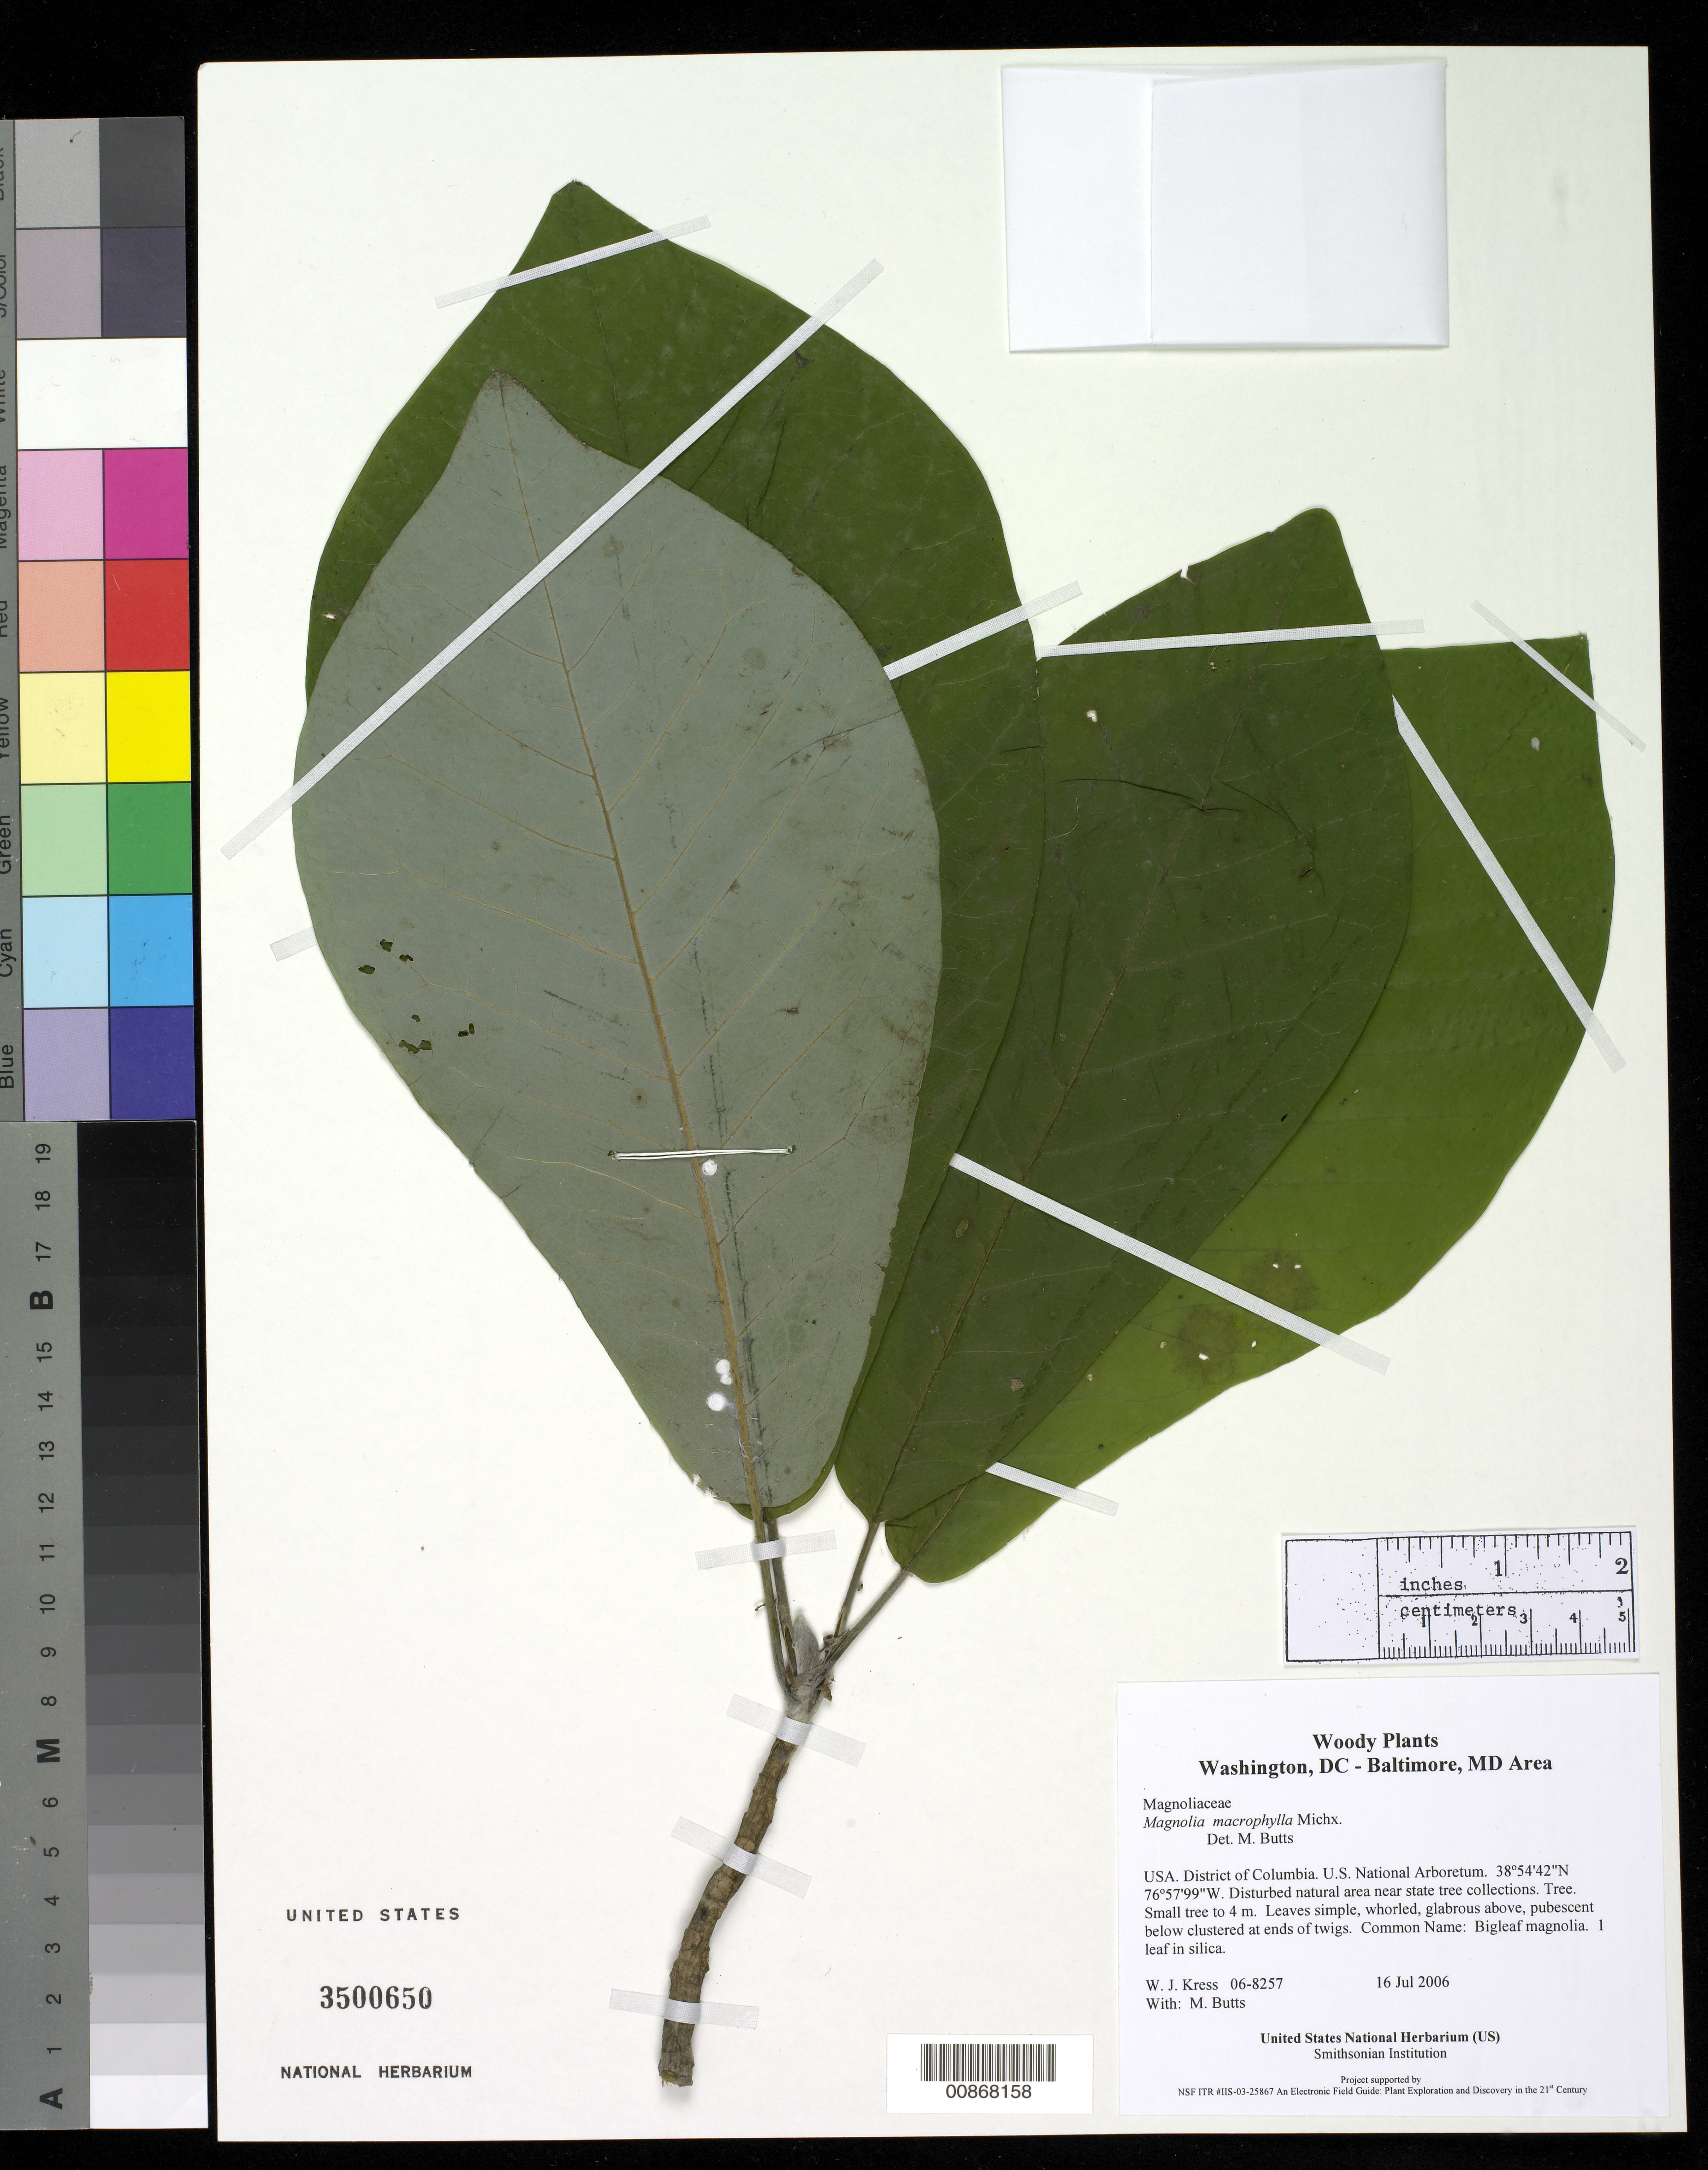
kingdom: Plantae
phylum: Tracheophyta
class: Magnoliopsida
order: Magnoliales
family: Magnoliaceae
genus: Magnolia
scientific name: Magnolia macrophylla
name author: Michx.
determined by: Butts, M. B.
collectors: W. J. Kress & M. B. Butts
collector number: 06-8257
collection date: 2006-07-16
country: United States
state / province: District of Columbia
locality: U.S. National Arboretum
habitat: Disturbed natural area near state tree collections.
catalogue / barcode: US 3500650